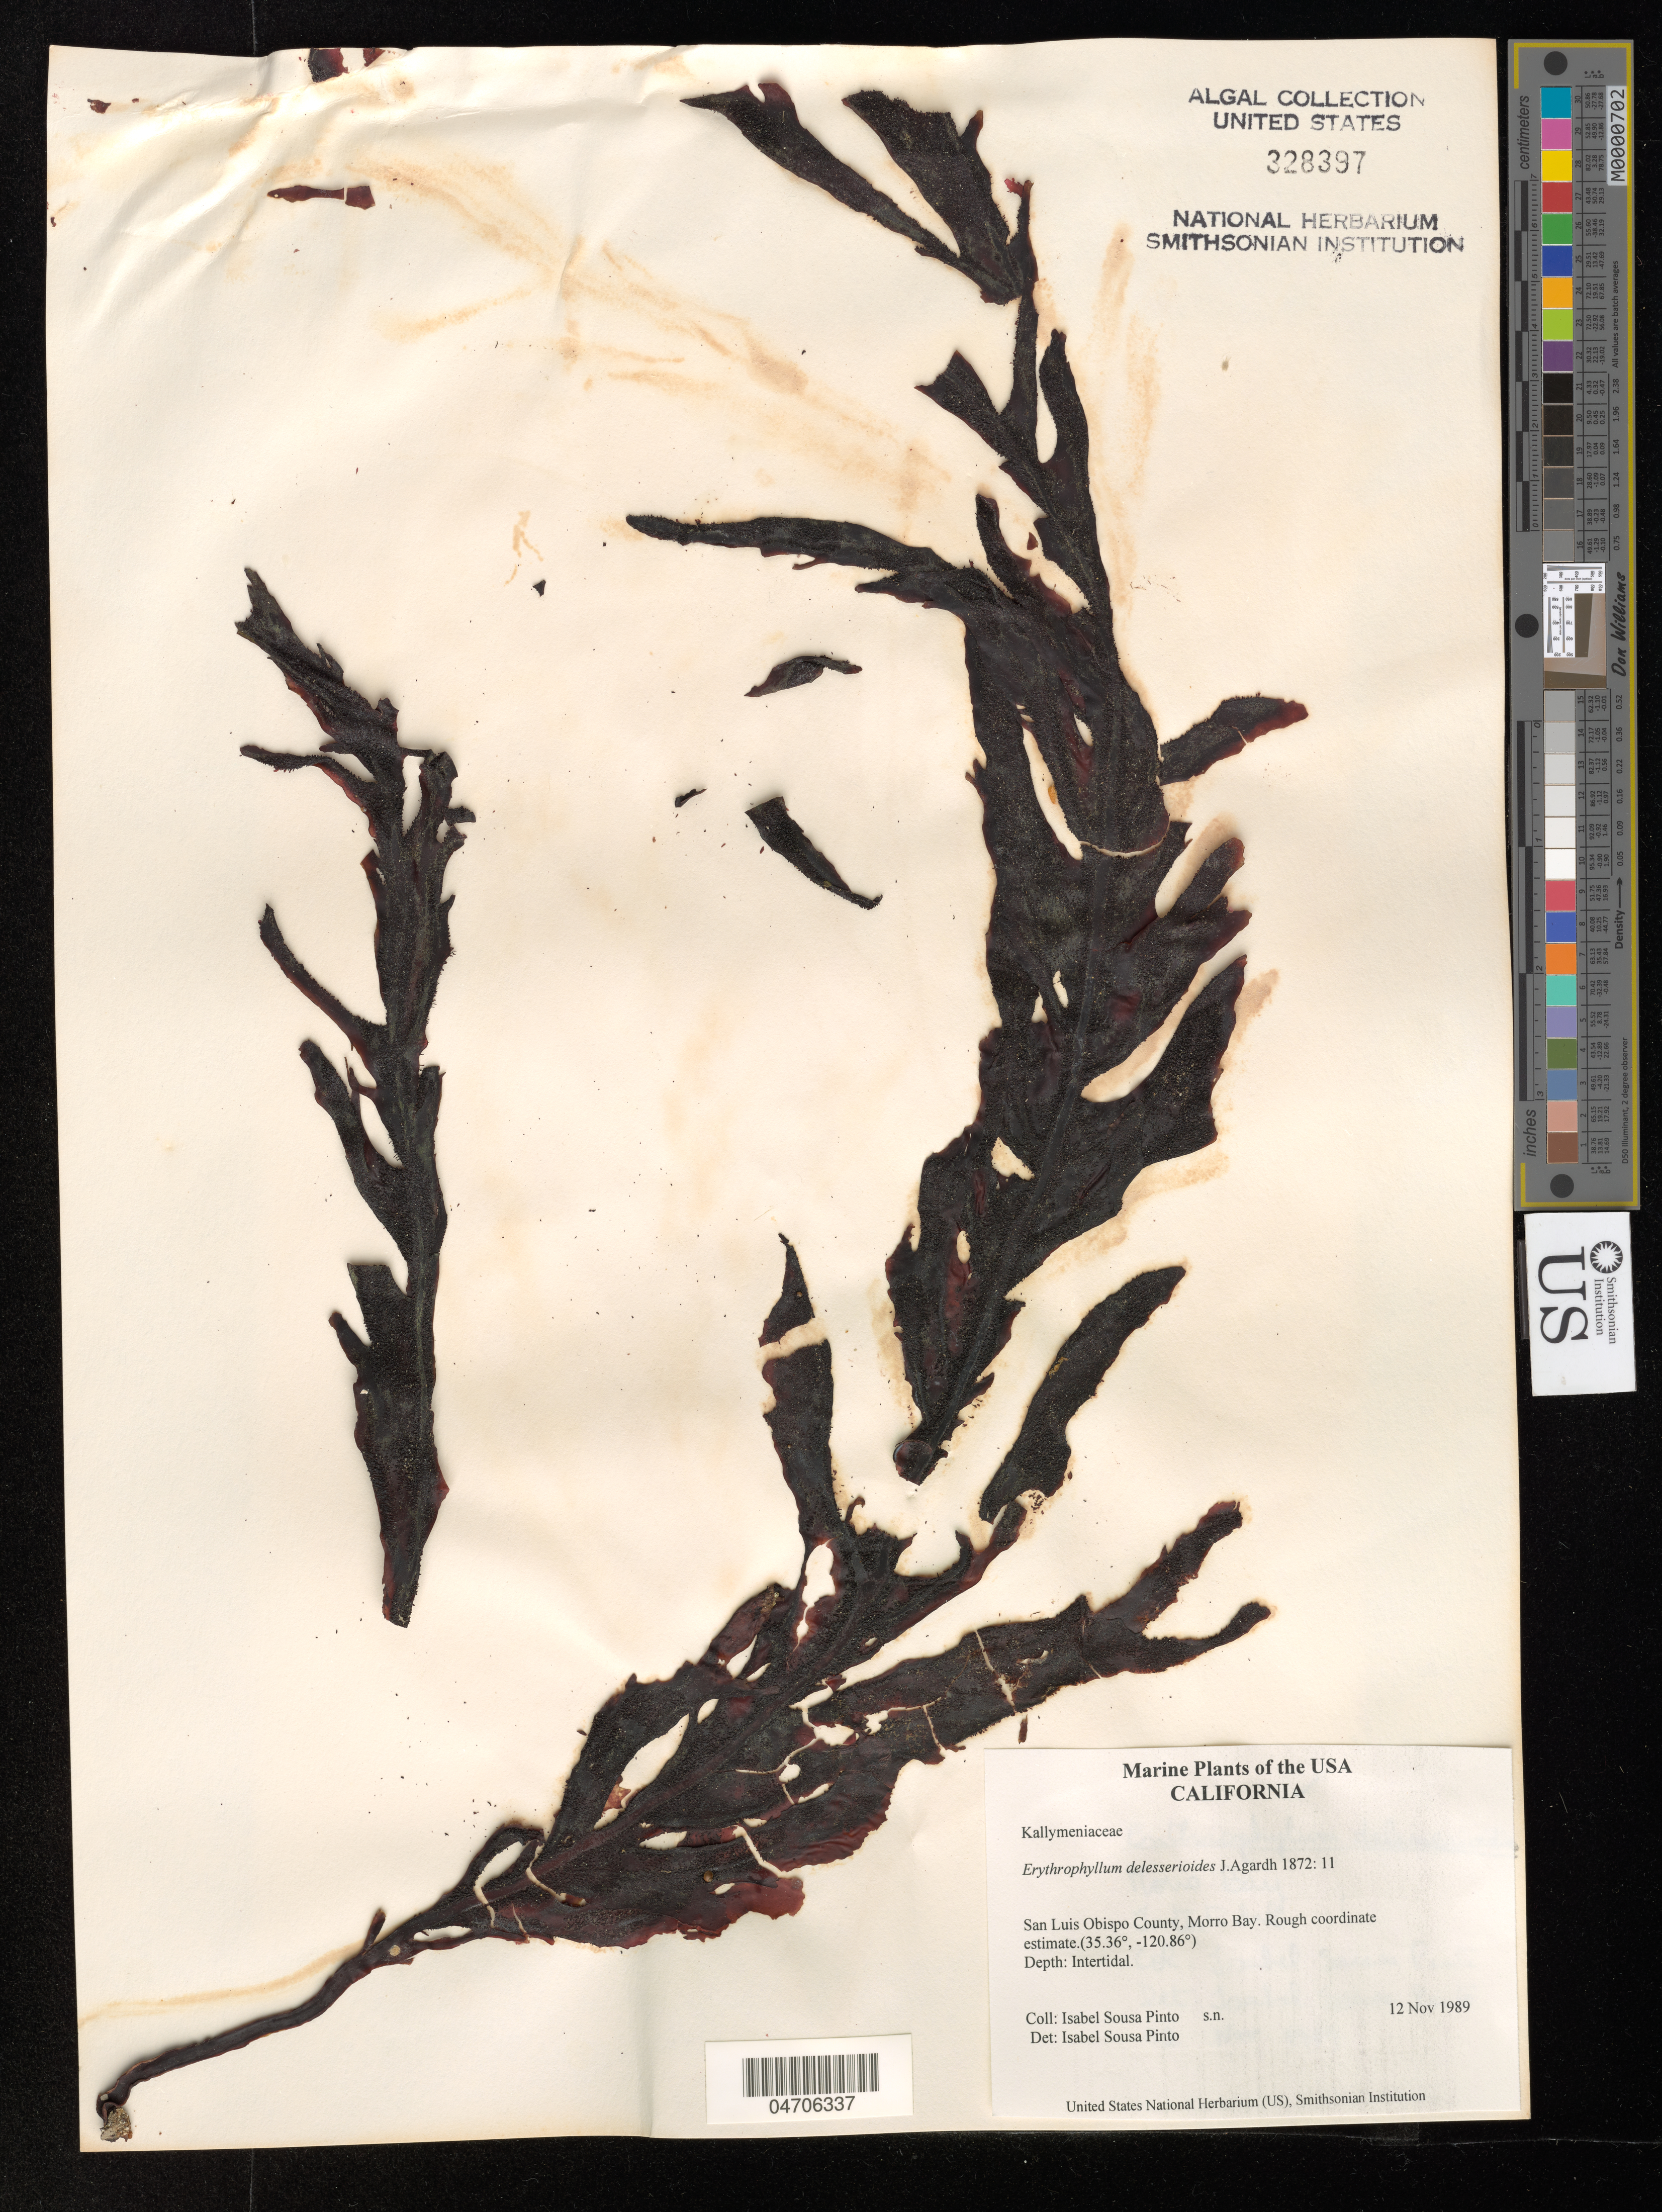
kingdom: Plantae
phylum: Rhodophyta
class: Florideophyceae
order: Gigartinales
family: Kallymeniaceae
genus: Erythrophyllum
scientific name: Erythrophyllum delesserioides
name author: J. Agardh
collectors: I. Sousa Pinto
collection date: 1989-11-12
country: United States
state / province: California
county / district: San Luis Obispo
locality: San Luis Obispo County, Morro Bay.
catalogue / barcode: US 328397